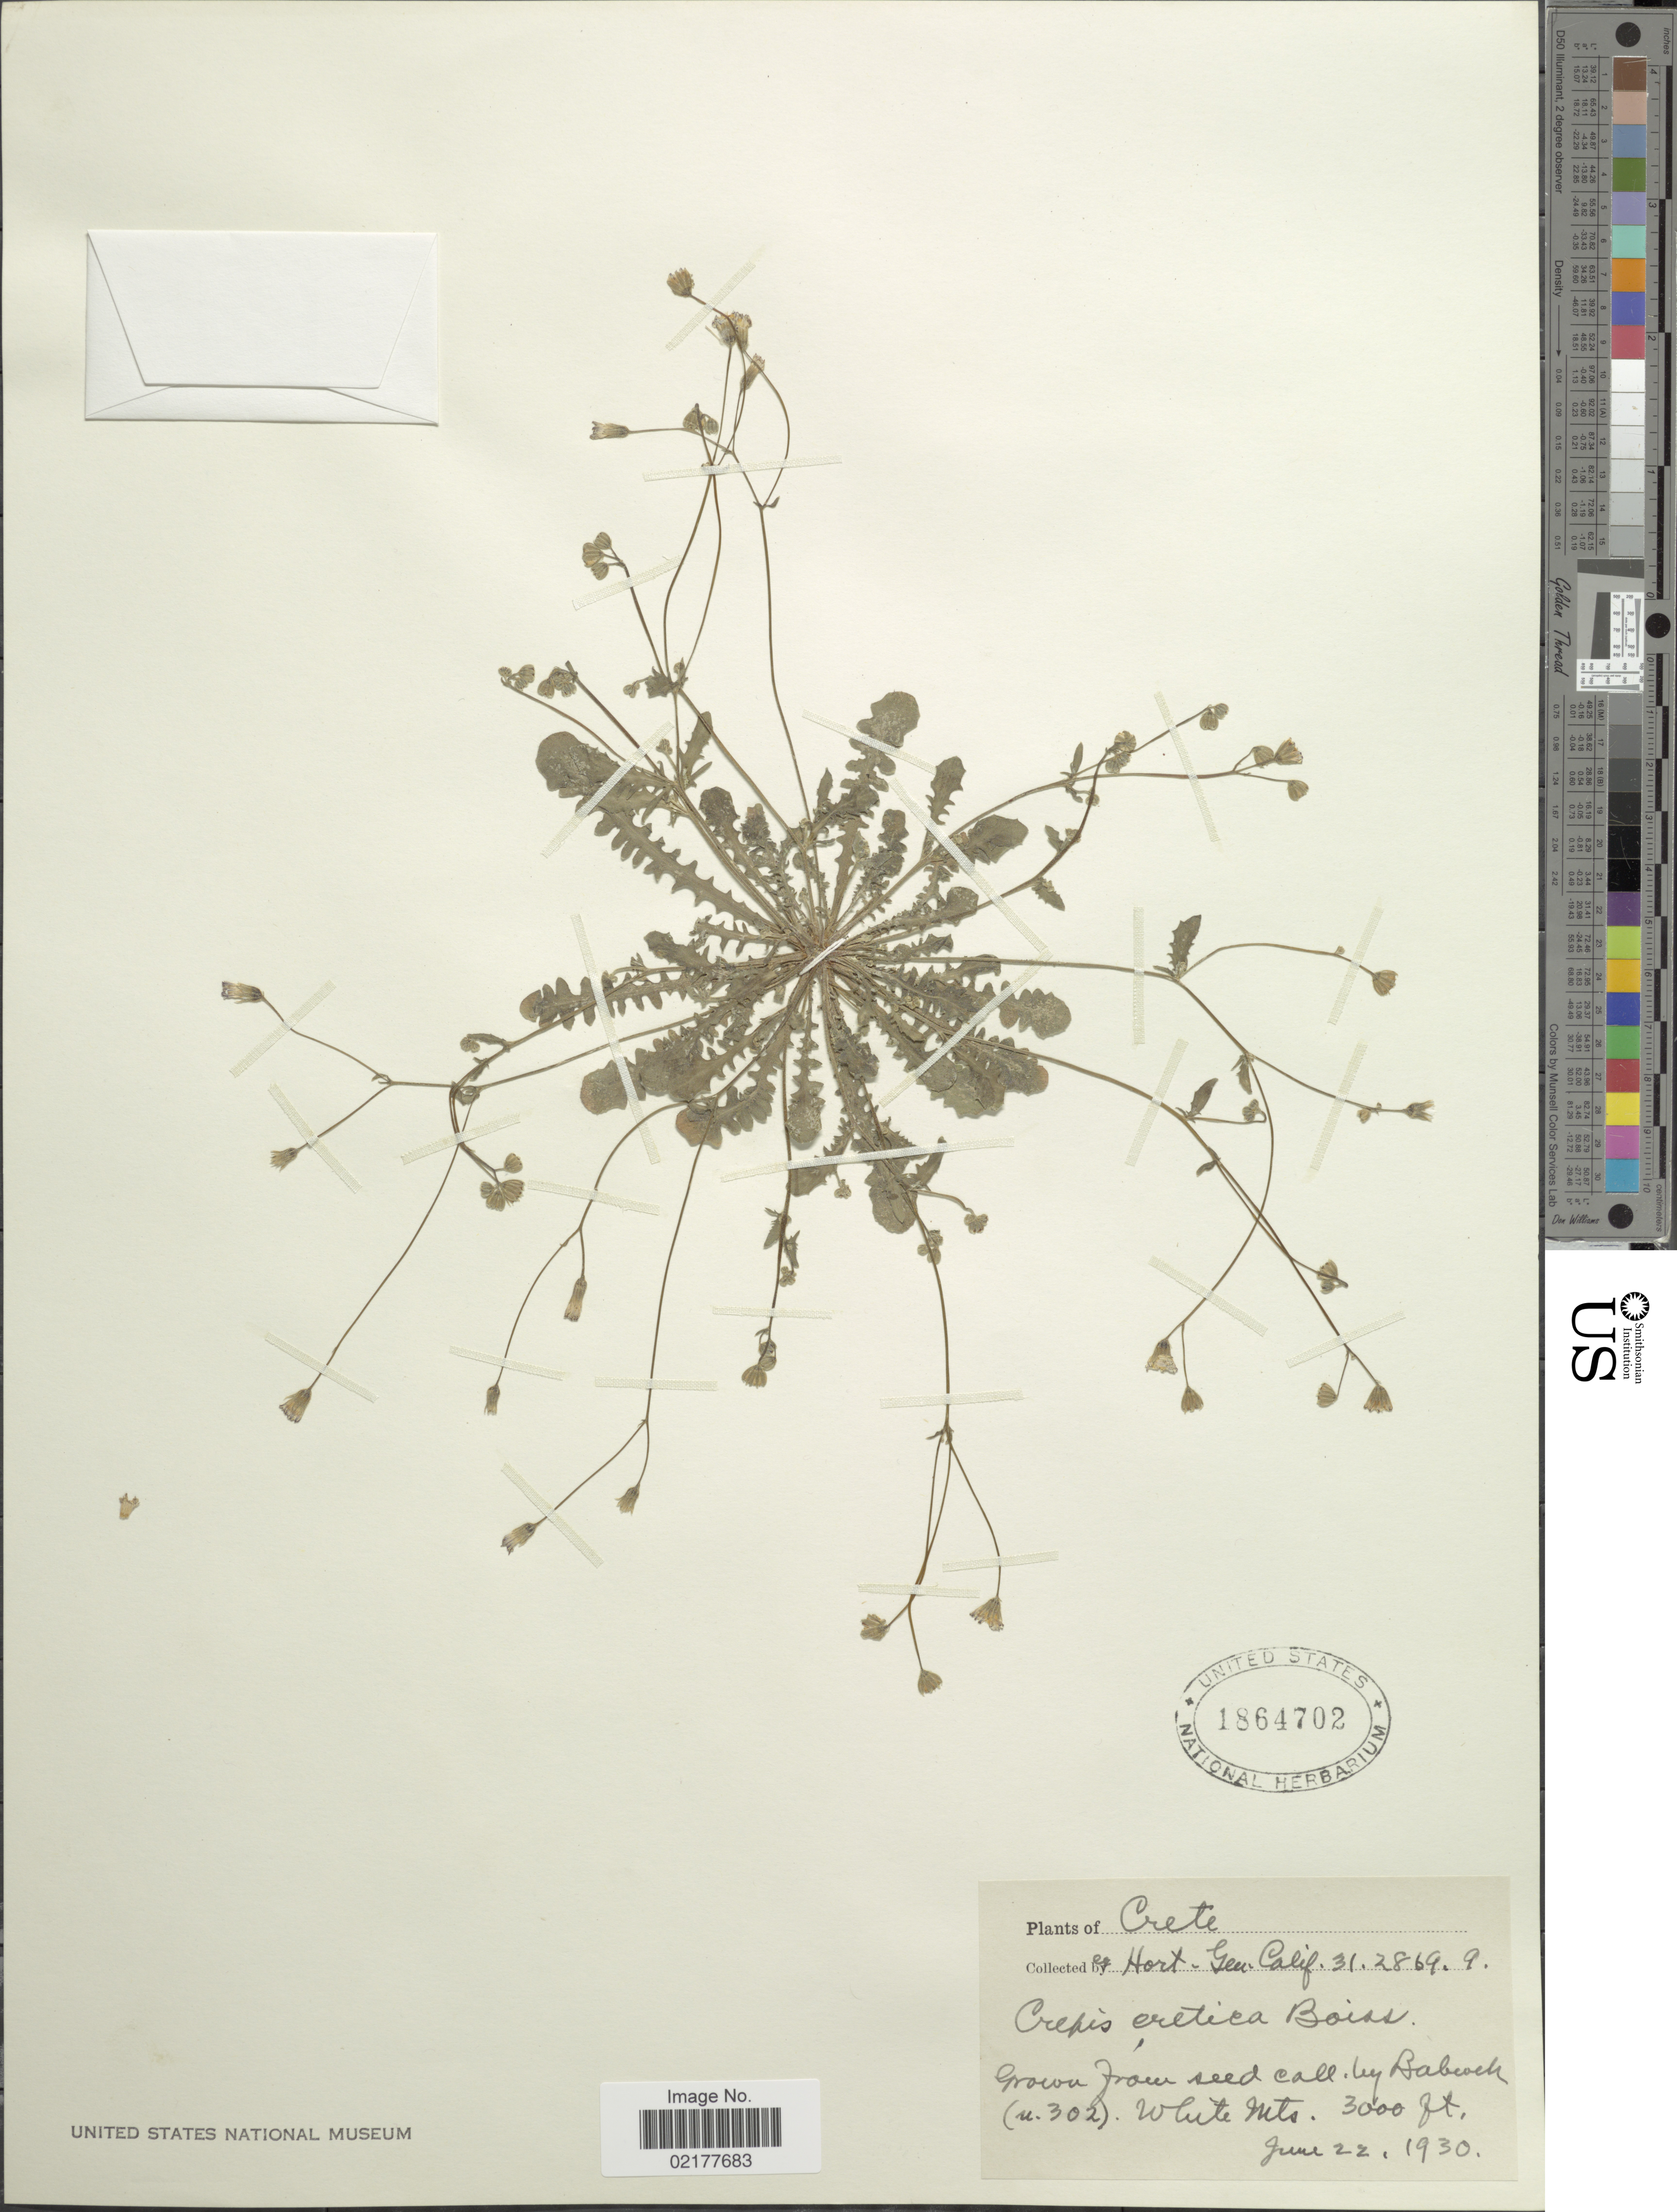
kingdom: Plantae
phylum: Tracheophyta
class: Magnoliopsida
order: Asterales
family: Asteraceae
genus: Crepis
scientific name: Crepis cretica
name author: Boiss.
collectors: Hort. Gen. Calif.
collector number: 3128699?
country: Greece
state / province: Crete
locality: Crete [unsure placement]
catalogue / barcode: US 1864702